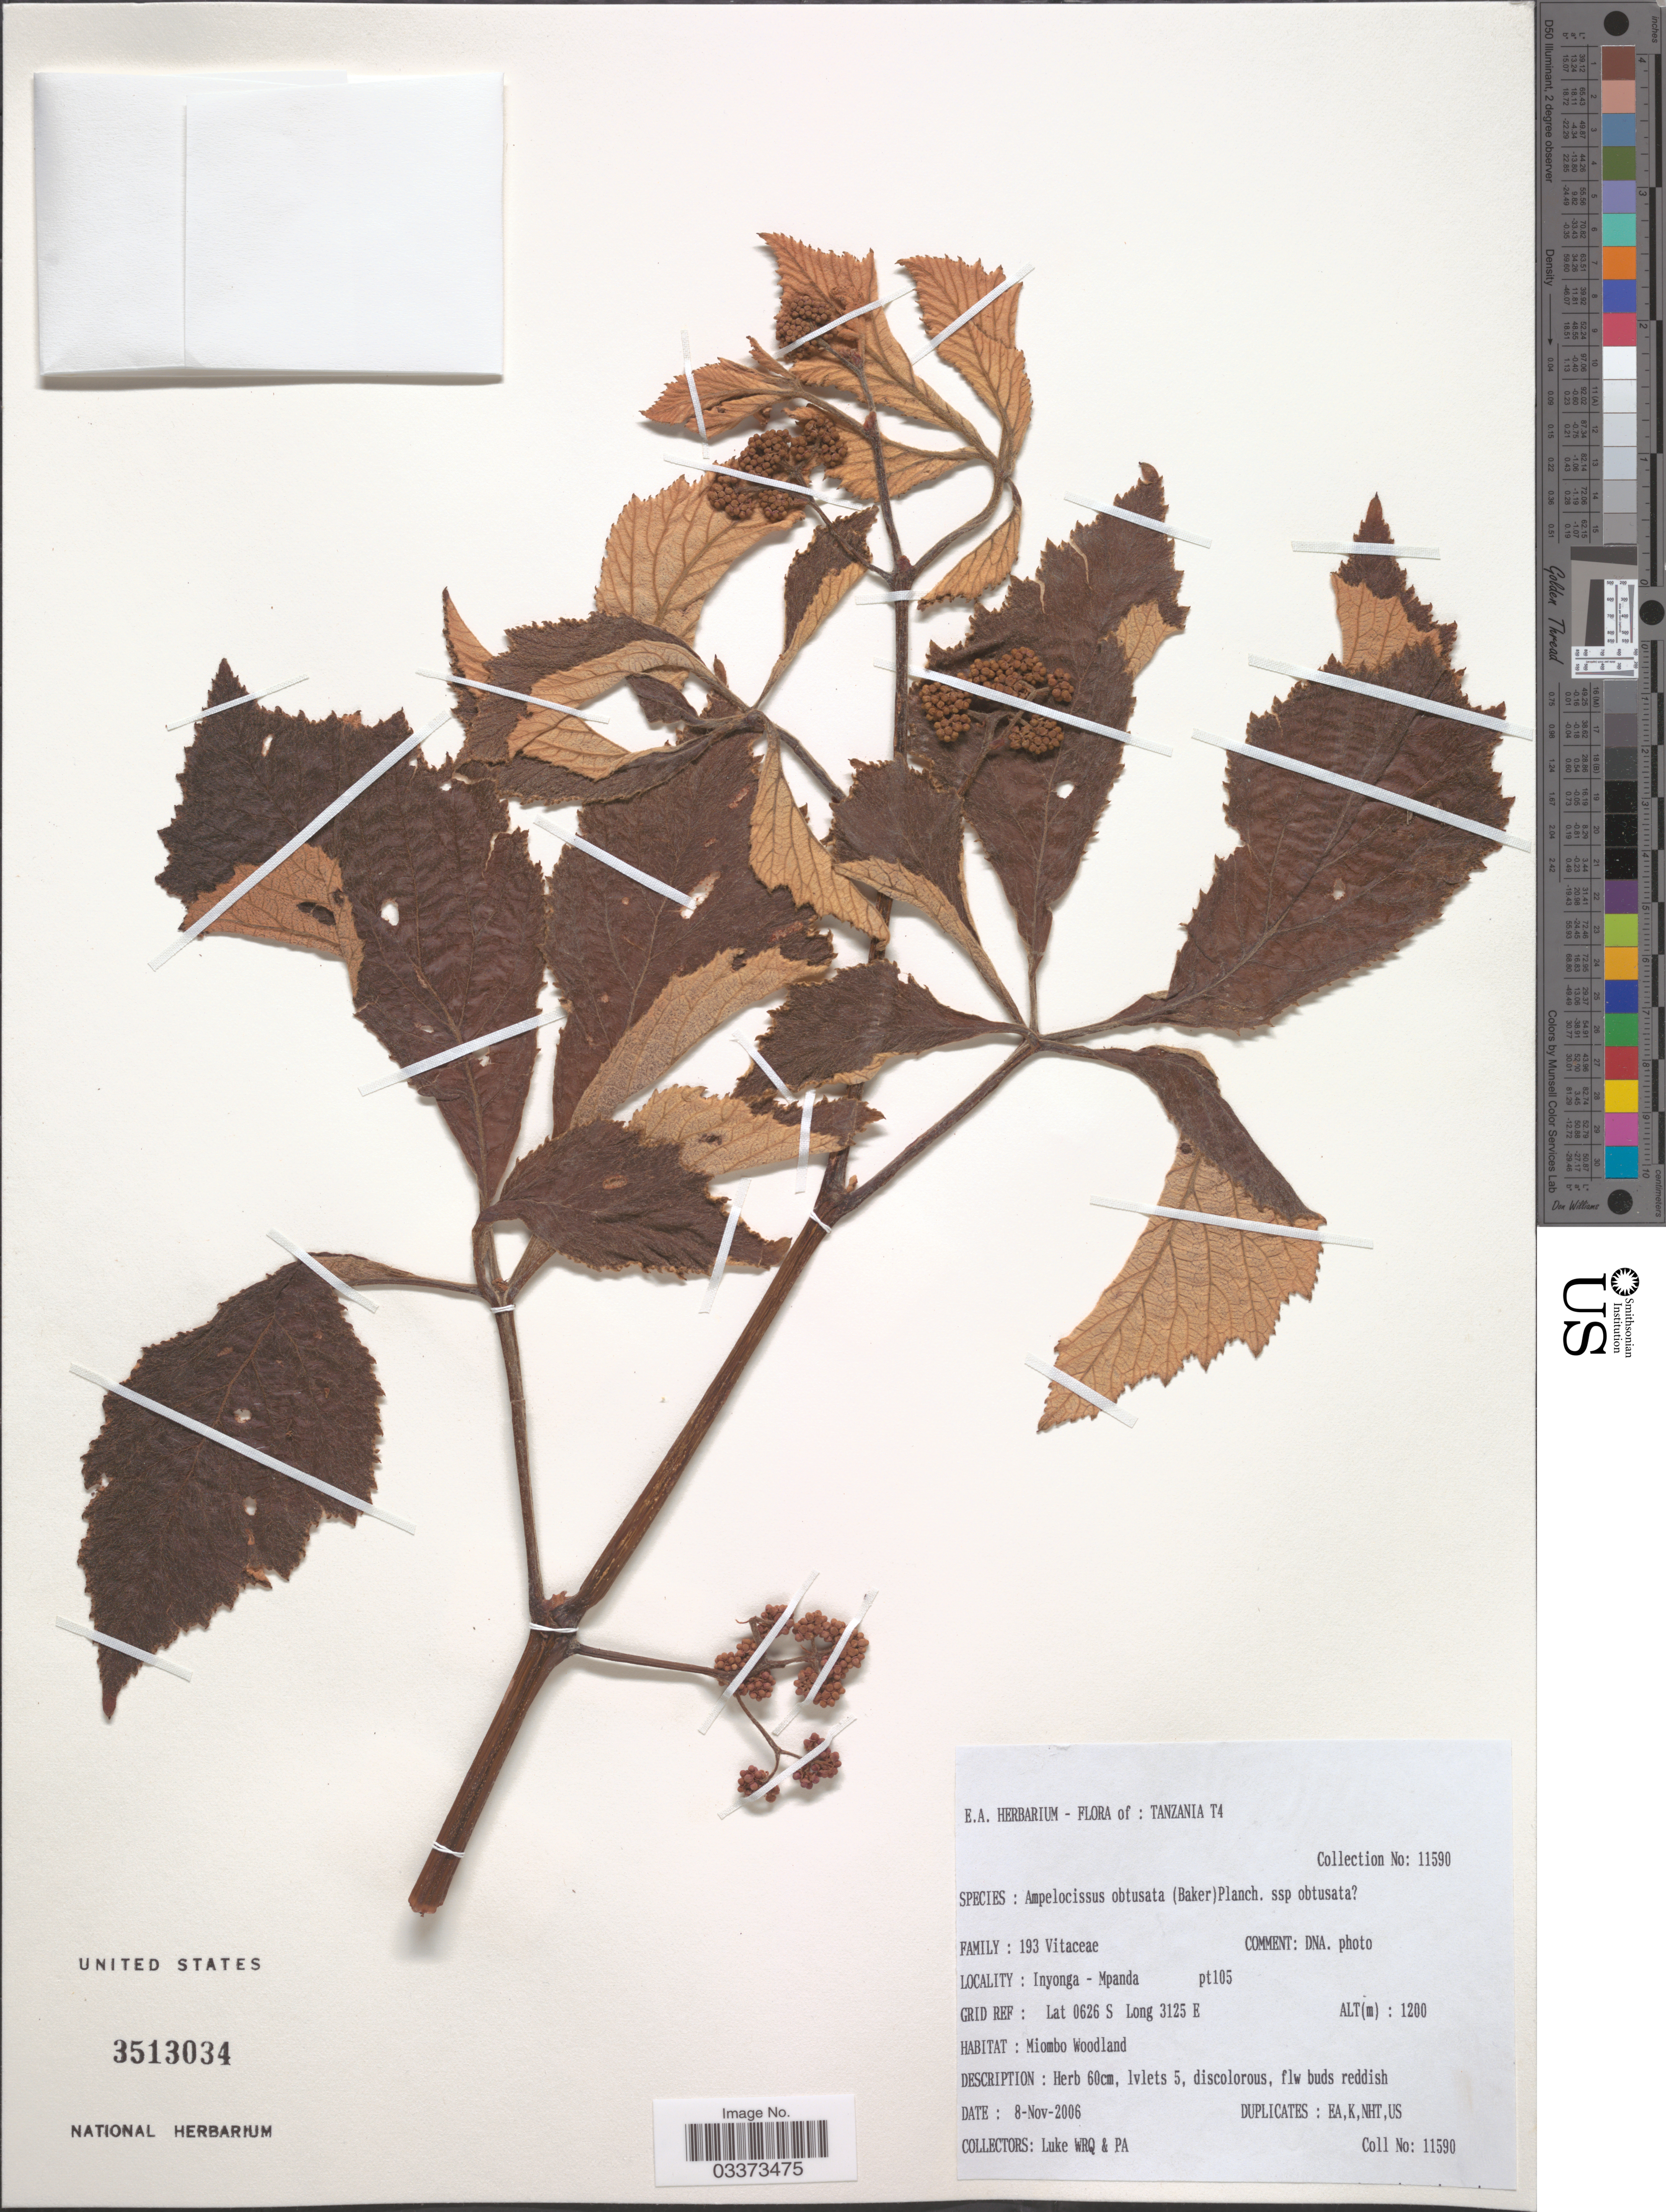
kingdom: Plantae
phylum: Tracheophyta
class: Magnoliopsida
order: Vitales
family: Vitaceae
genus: Ampelocissus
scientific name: Ampelocissus obtusata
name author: (Welw. ex Baker) Planch.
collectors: Q. Luke & P. Luke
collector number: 11590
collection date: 2006-11-08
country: Tanzania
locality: T4. Inyonga - Mpanda pt105. Miombo Woodland.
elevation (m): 1200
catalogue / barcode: US 3513034